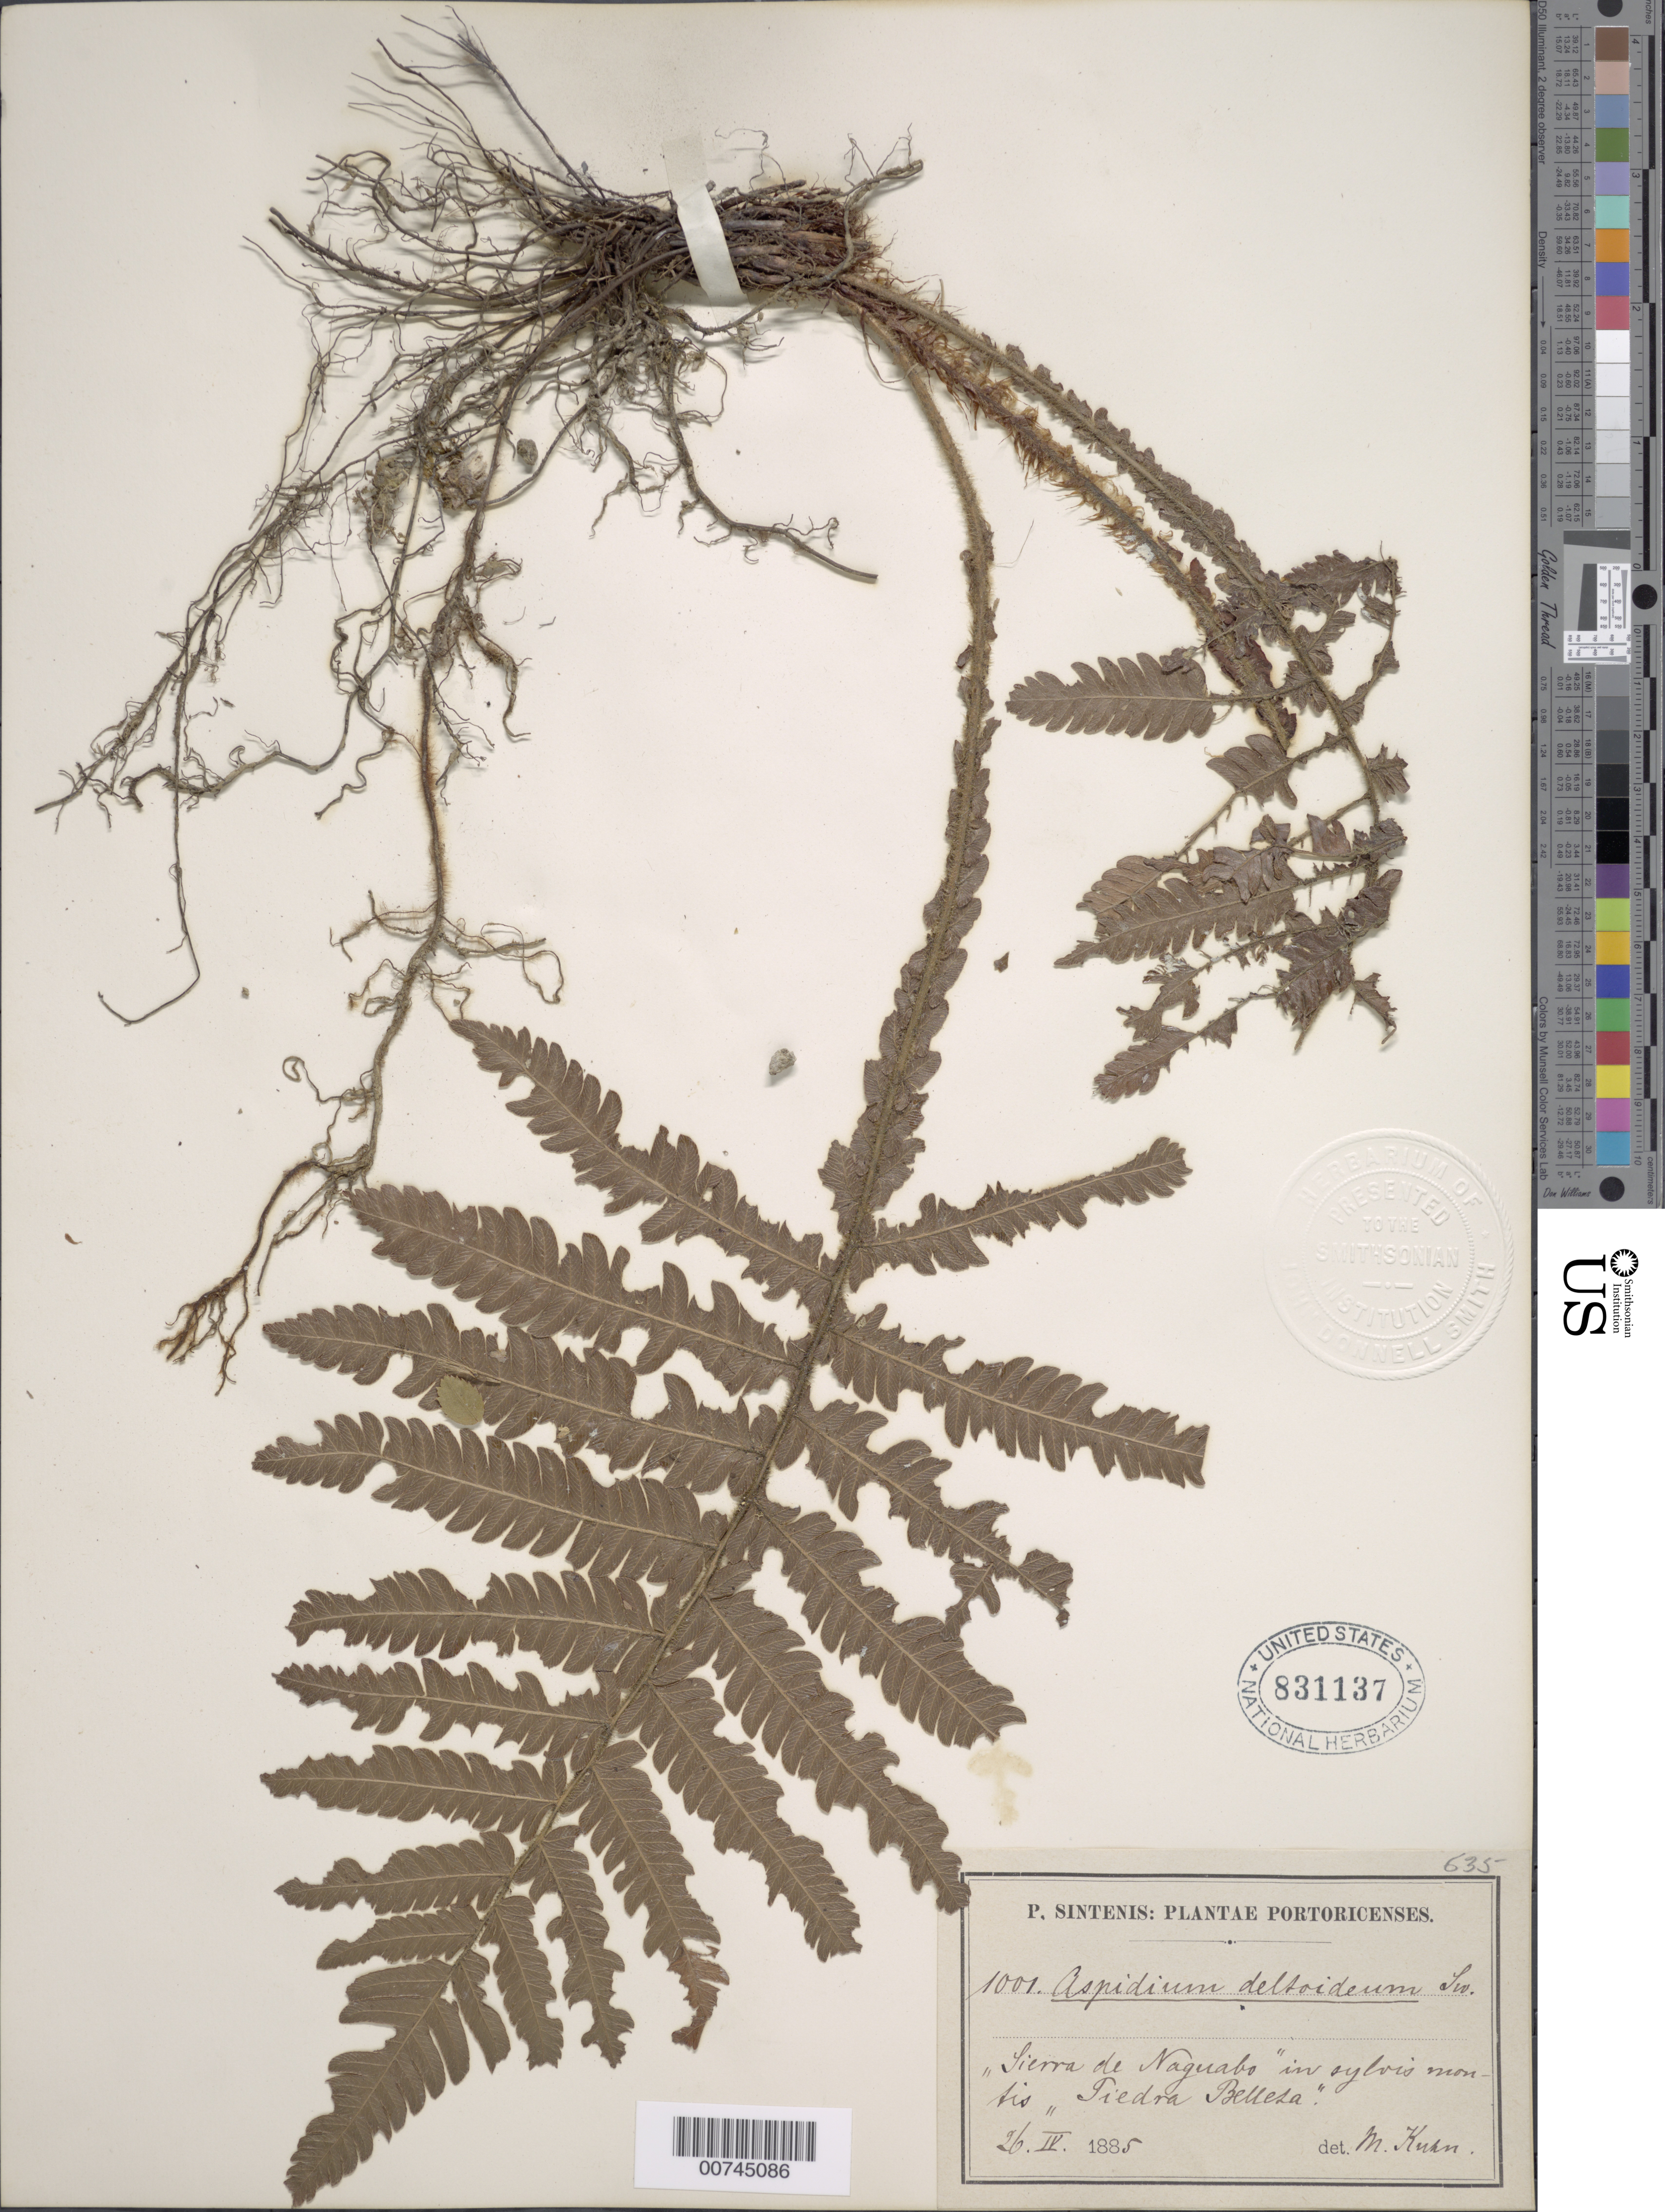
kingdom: Plantae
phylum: Tracheophyta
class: Polypodiopsida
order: Polypodiales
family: Thelypteridaceae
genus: Steiropteris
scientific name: Steiropteris deltoidea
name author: (Sw.) Pic. Serm.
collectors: P. Sintenis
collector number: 1001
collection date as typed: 26 Apr 1885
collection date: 1885-04-26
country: Puerto Rico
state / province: Naguabo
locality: Sierra de Naguabo: in sylvis montis Piedra Belleza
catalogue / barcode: US 831137